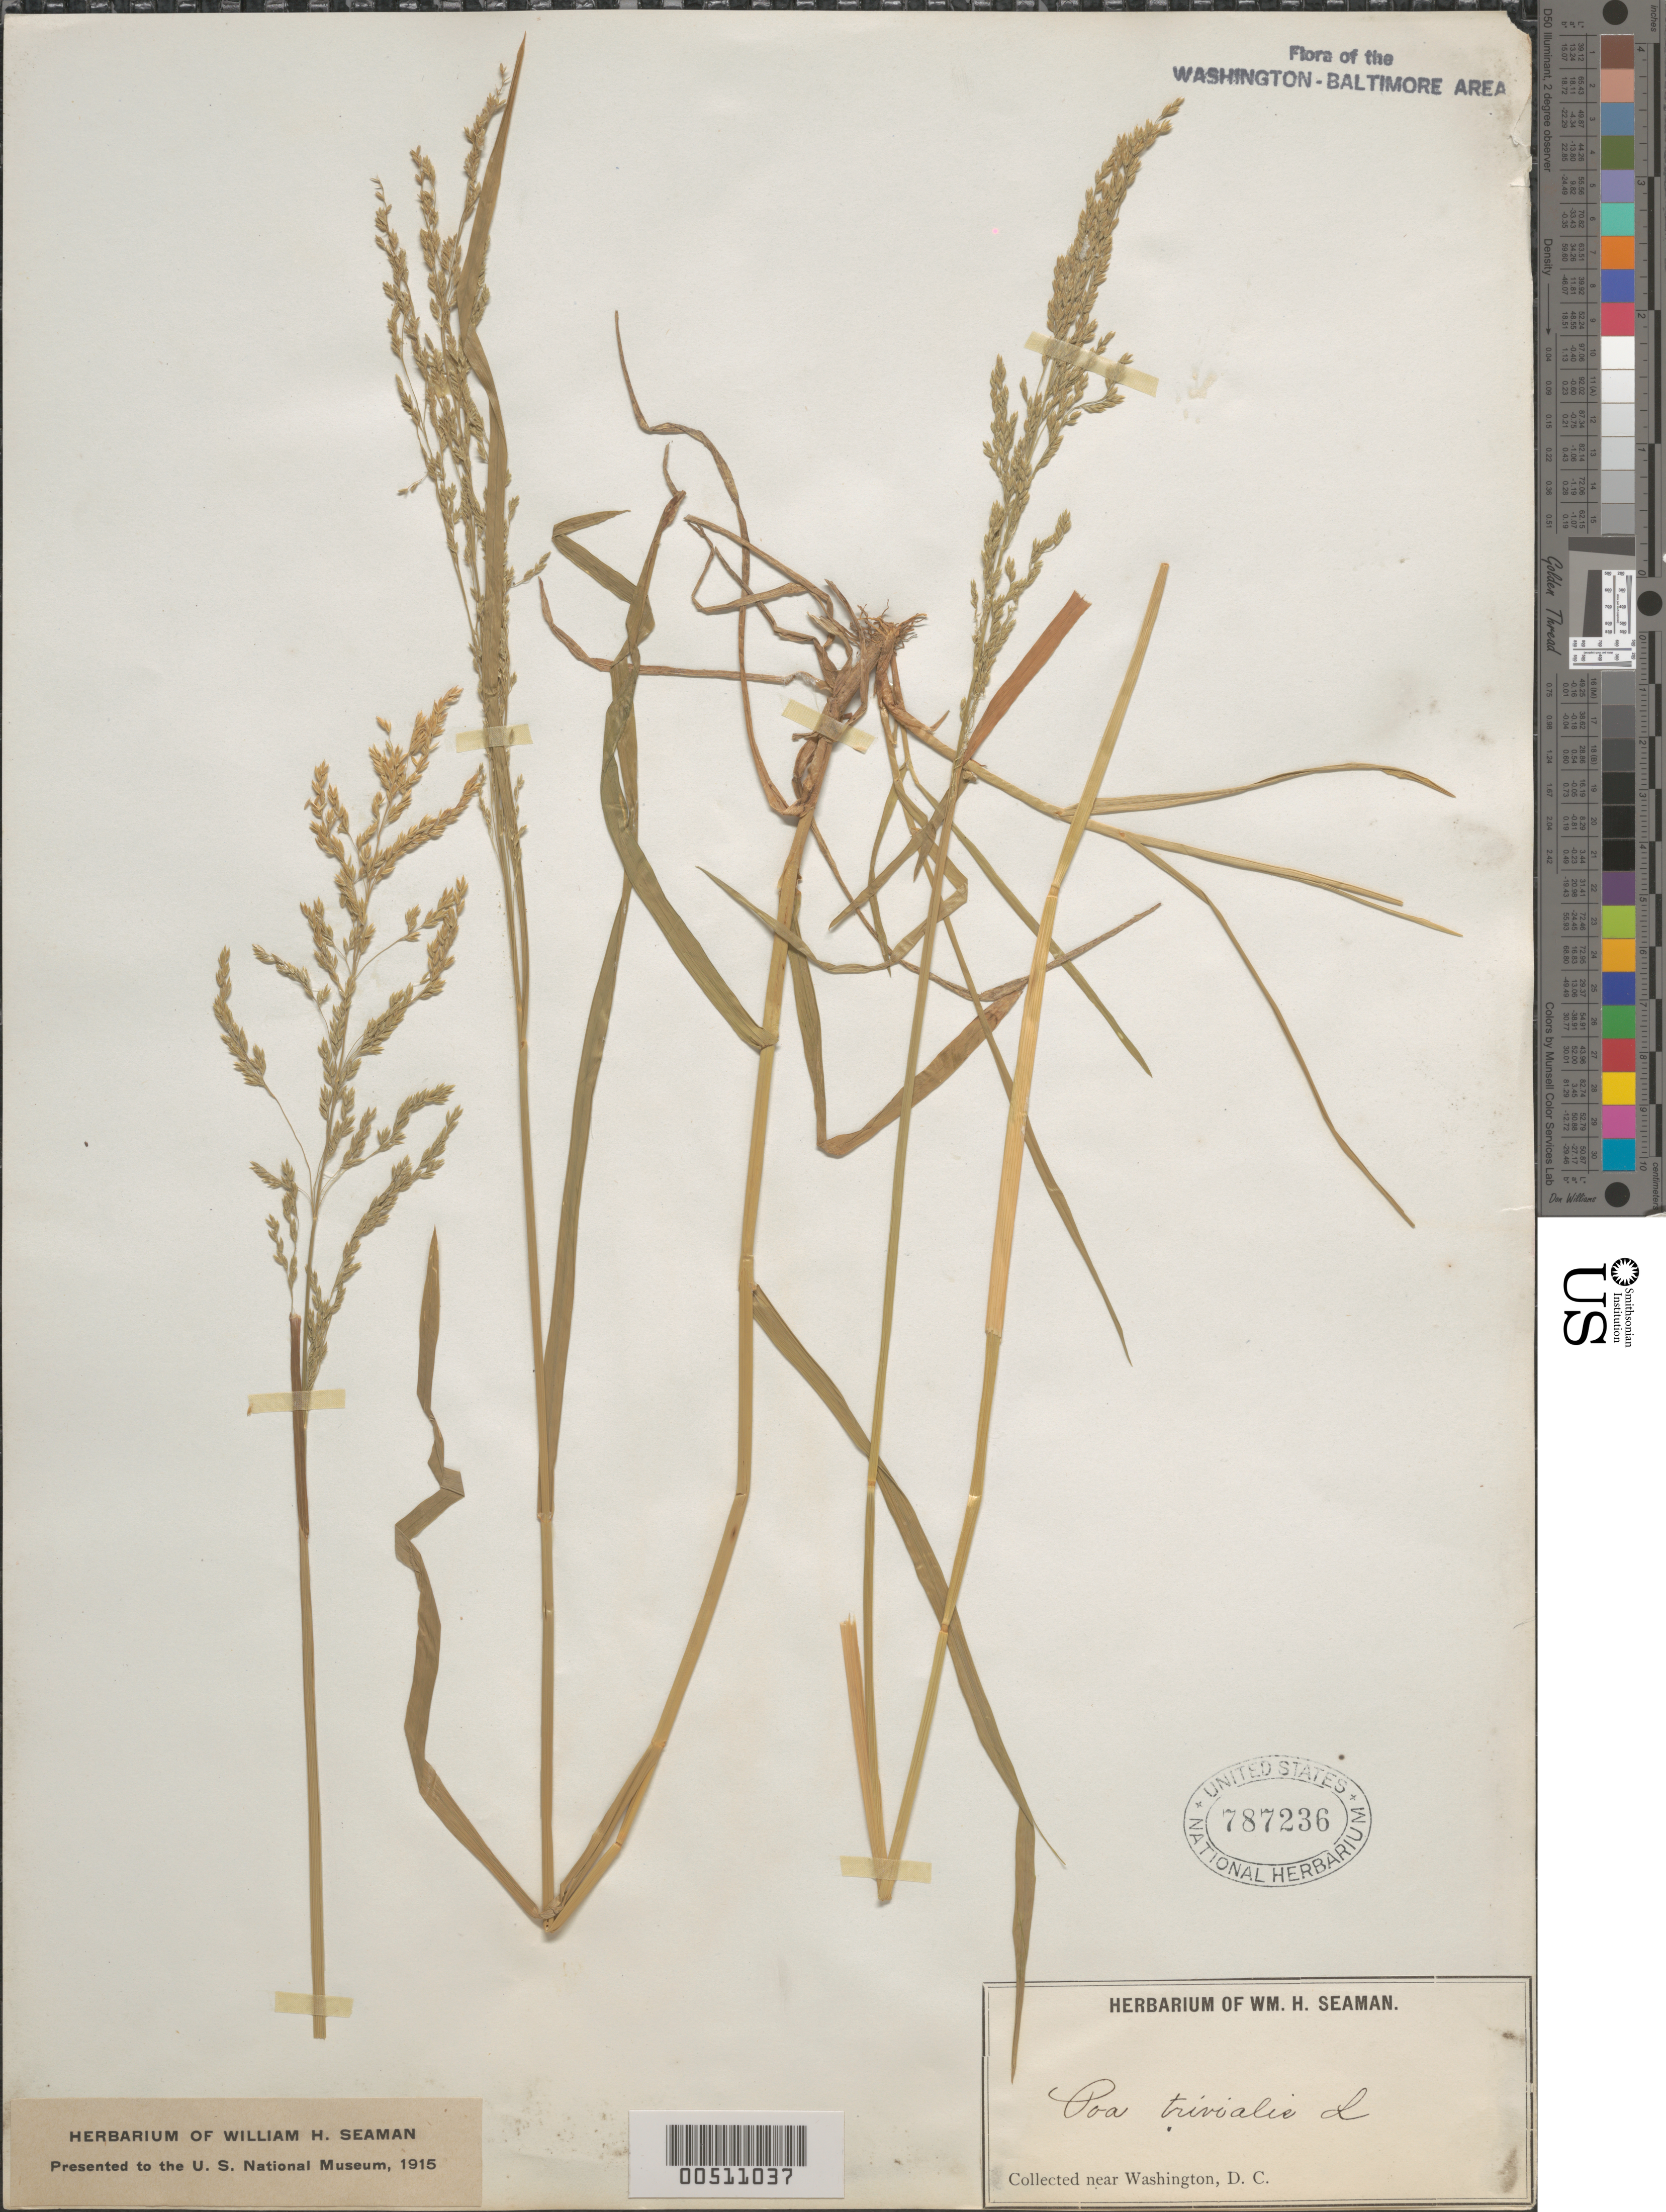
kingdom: Plantae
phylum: Tracheophyta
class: Liliopsida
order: Poales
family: Poaceae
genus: Poa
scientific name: Poa trivialis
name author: L.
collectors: W. Seaman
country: United States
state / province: District of Columbia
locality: Washington DC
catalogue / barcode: US 787236